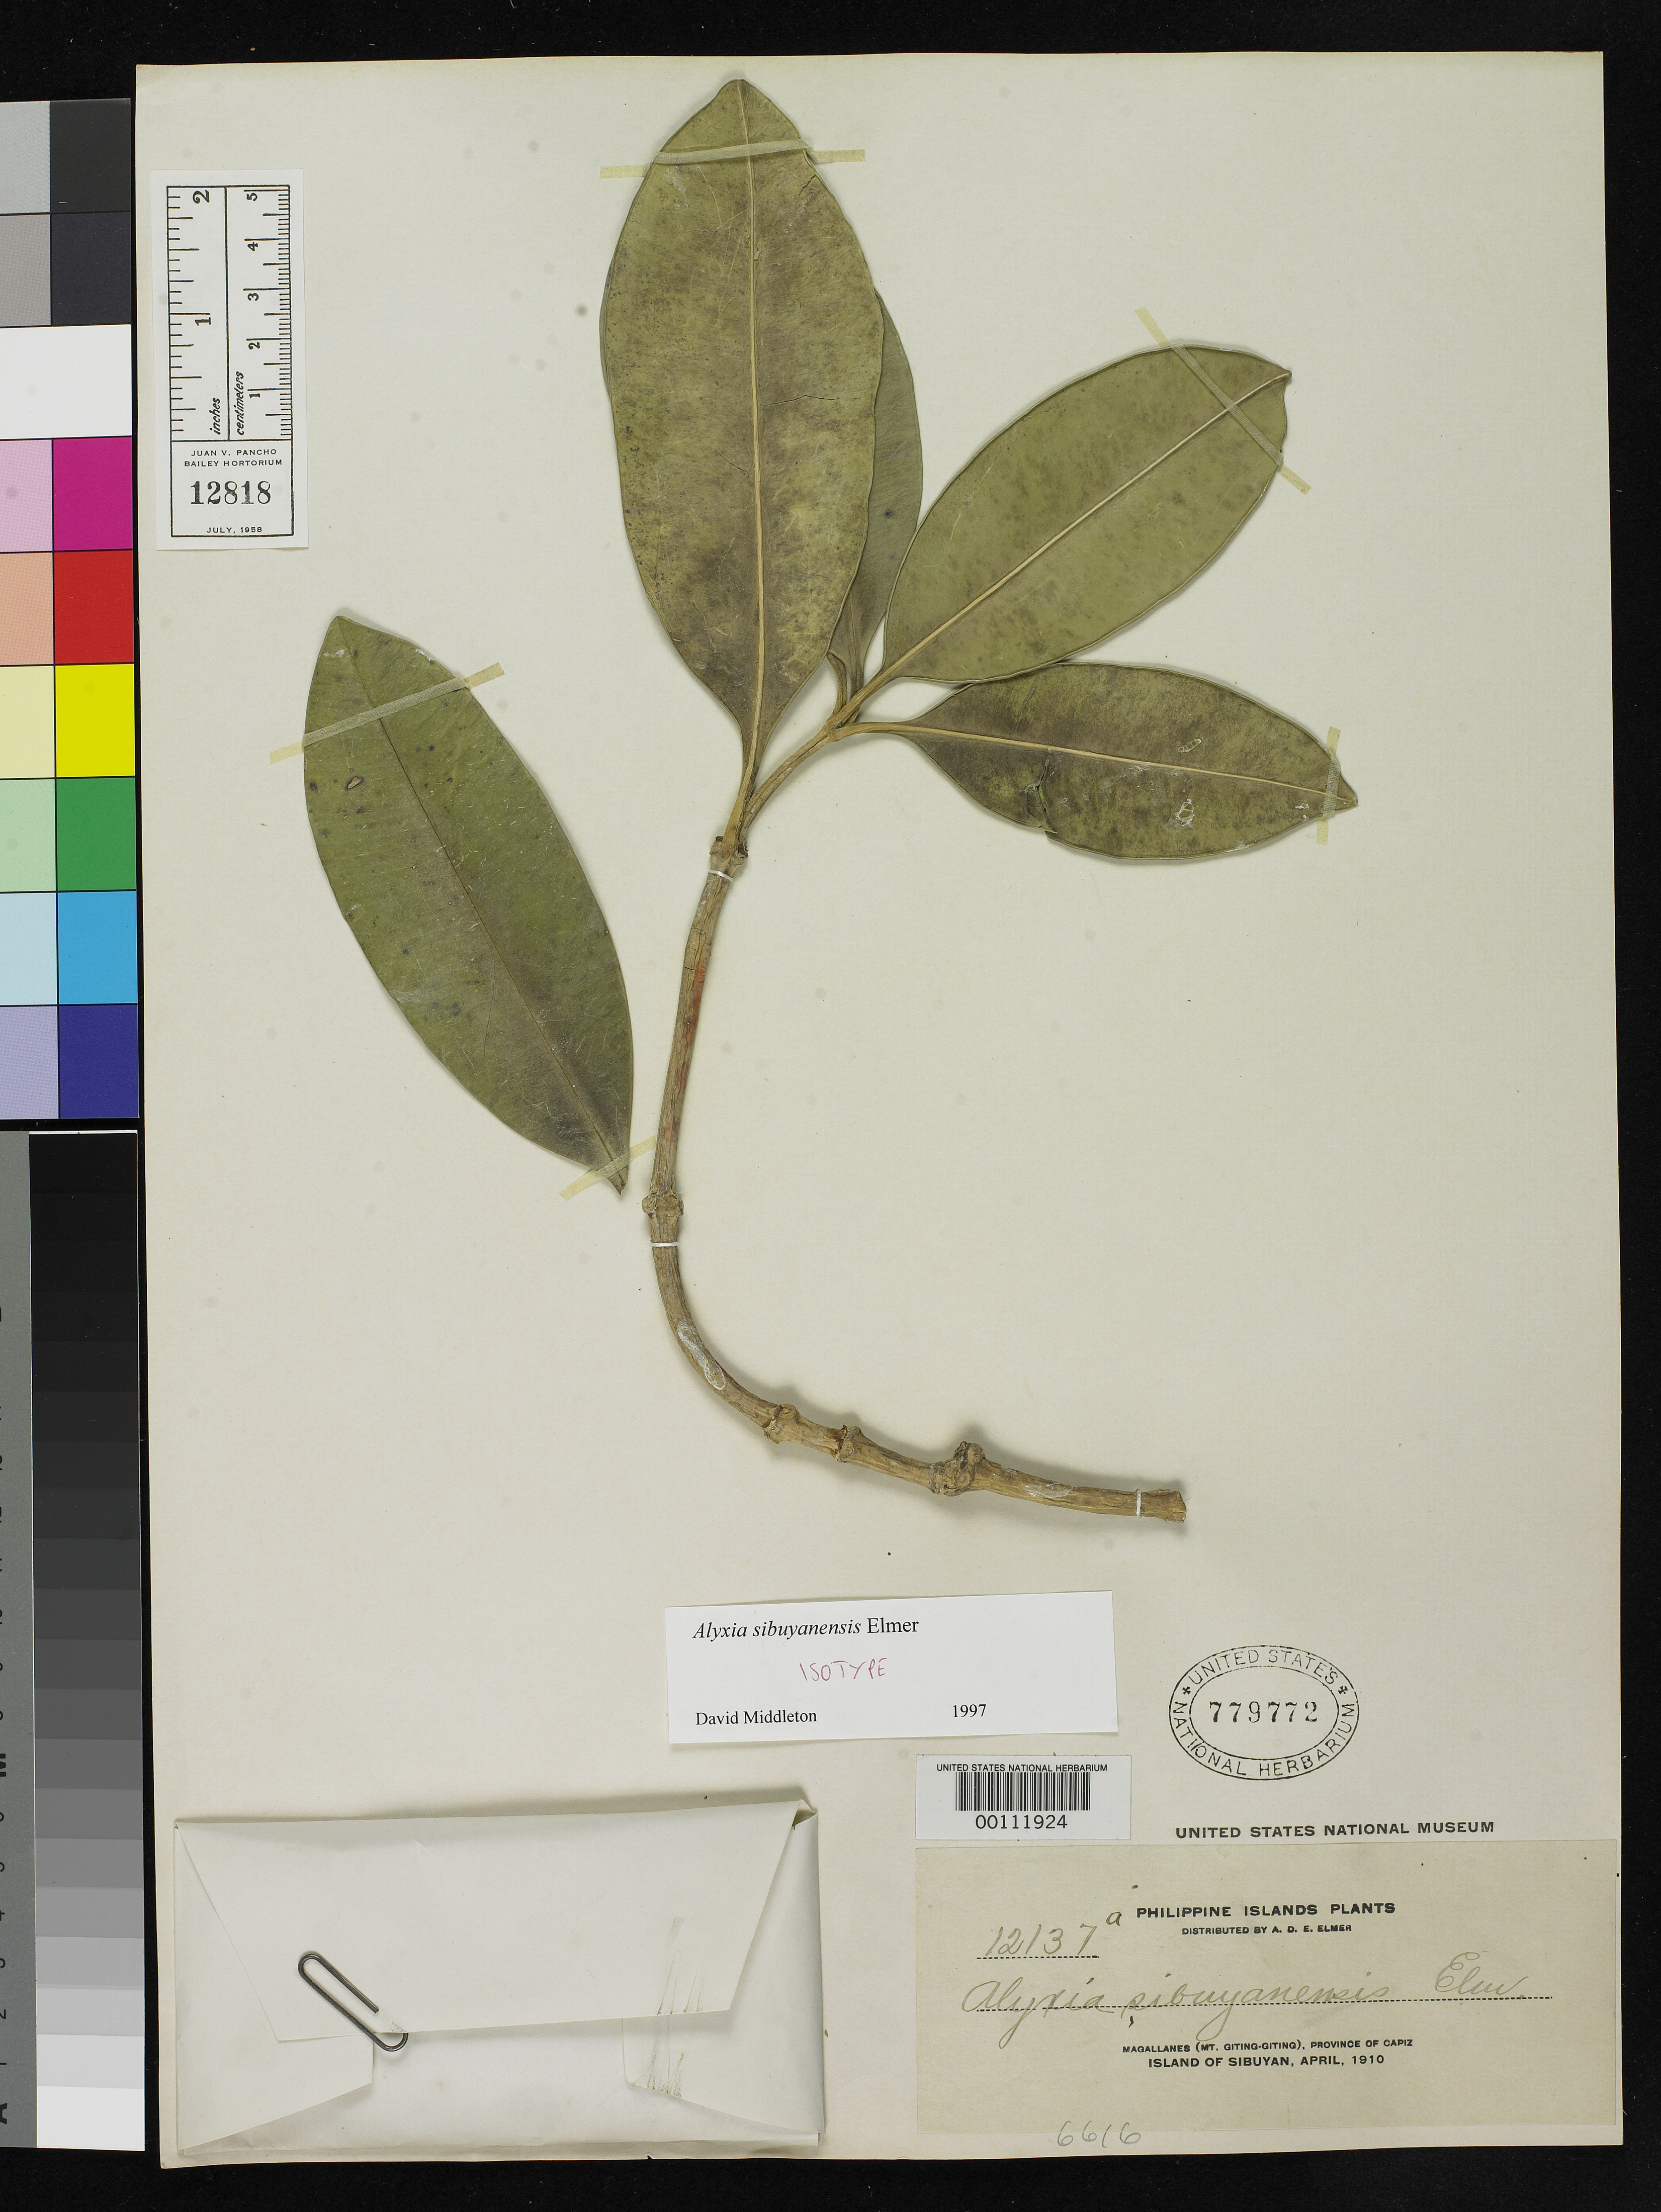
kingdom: Plantae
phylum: Tracheophyta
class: Magnoliopsida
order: Gentianales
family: Apocynaceae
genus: Alyxia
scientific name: Alyxia sibuyanensis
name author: Elmer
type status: Isotype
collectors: A. D. E. Elmer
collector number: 12137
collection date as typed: Apr 1910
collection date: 1910-04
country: Philippines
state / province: Mimaropa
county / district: Romblon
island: Sibuyan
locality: Magallanes (Mt. Giting-Giting), Province of Capiz, Island of Sibuyan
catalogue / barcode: US 779772